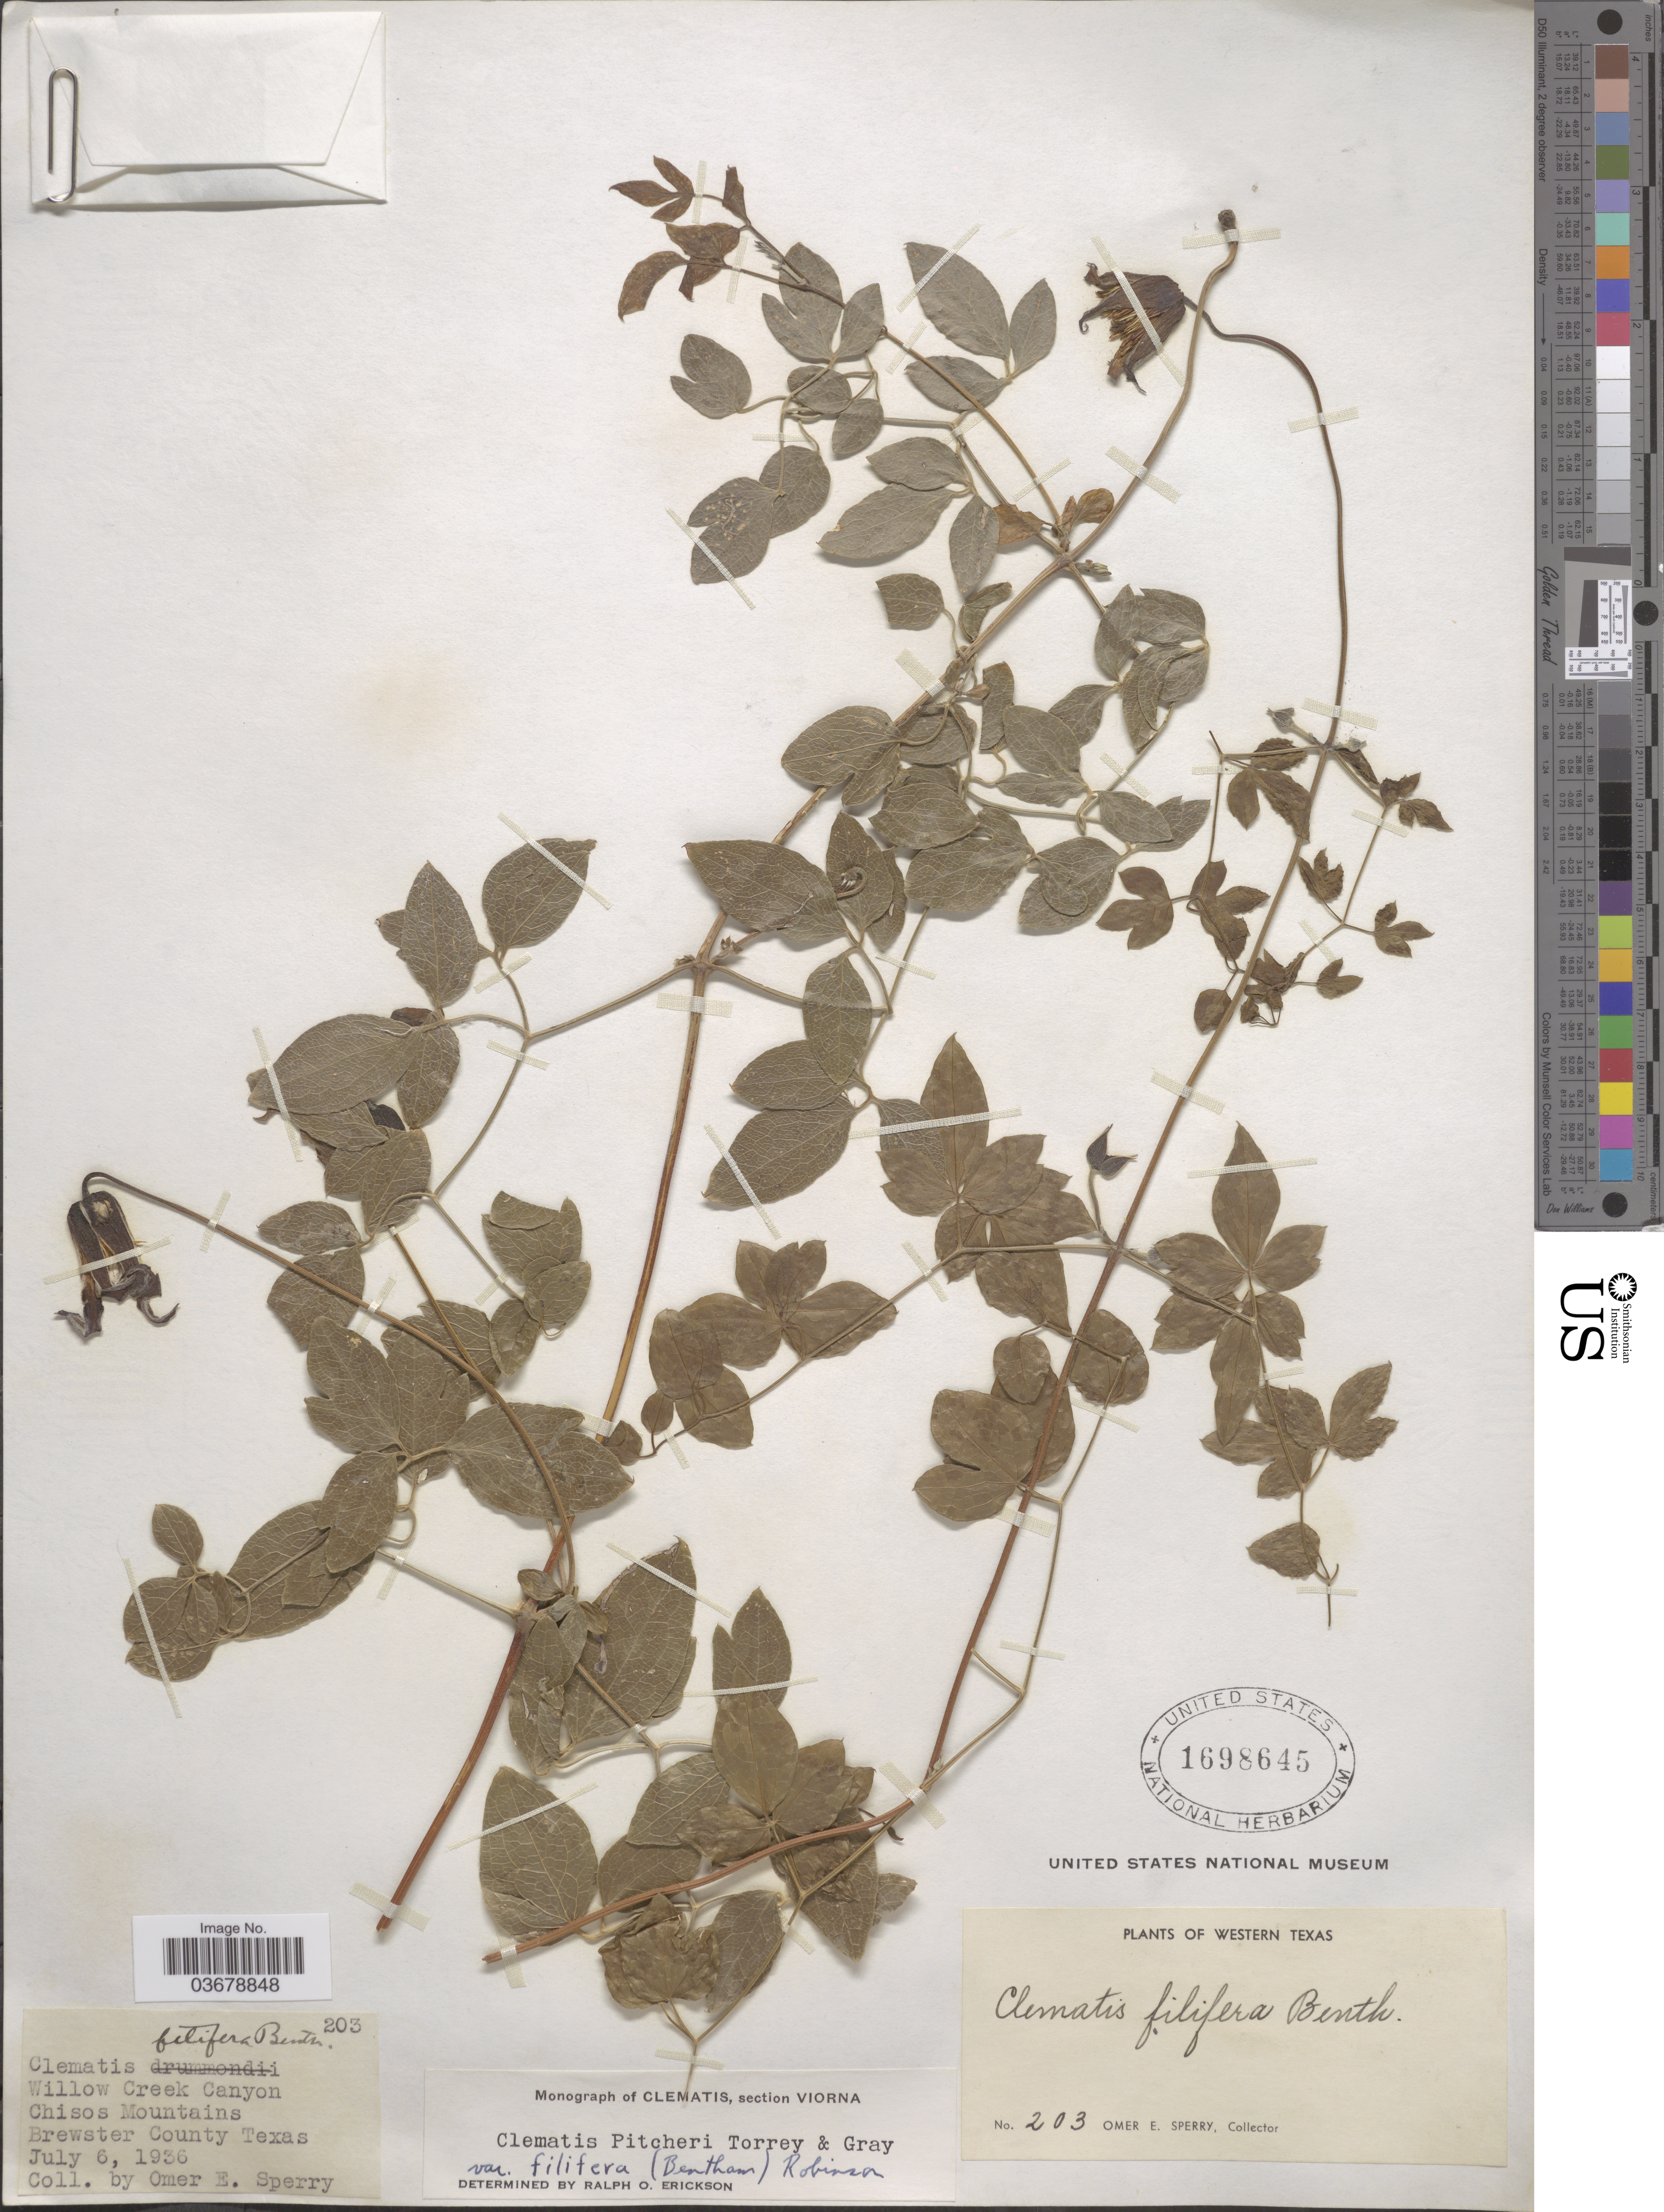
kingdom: Plantae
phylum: Tracheophyta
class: Magnoliopsida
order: Ranunculales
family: Ranunculaceae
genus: Clematis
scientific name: Clematis viorna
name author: L.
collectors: O. E. Sperry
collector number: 203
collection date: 1936-07-06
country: United States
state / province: Texas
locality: Willow Creek Canyon. Chisos Mountains. Brewster County. Western Texas.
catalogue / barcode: US 1698645